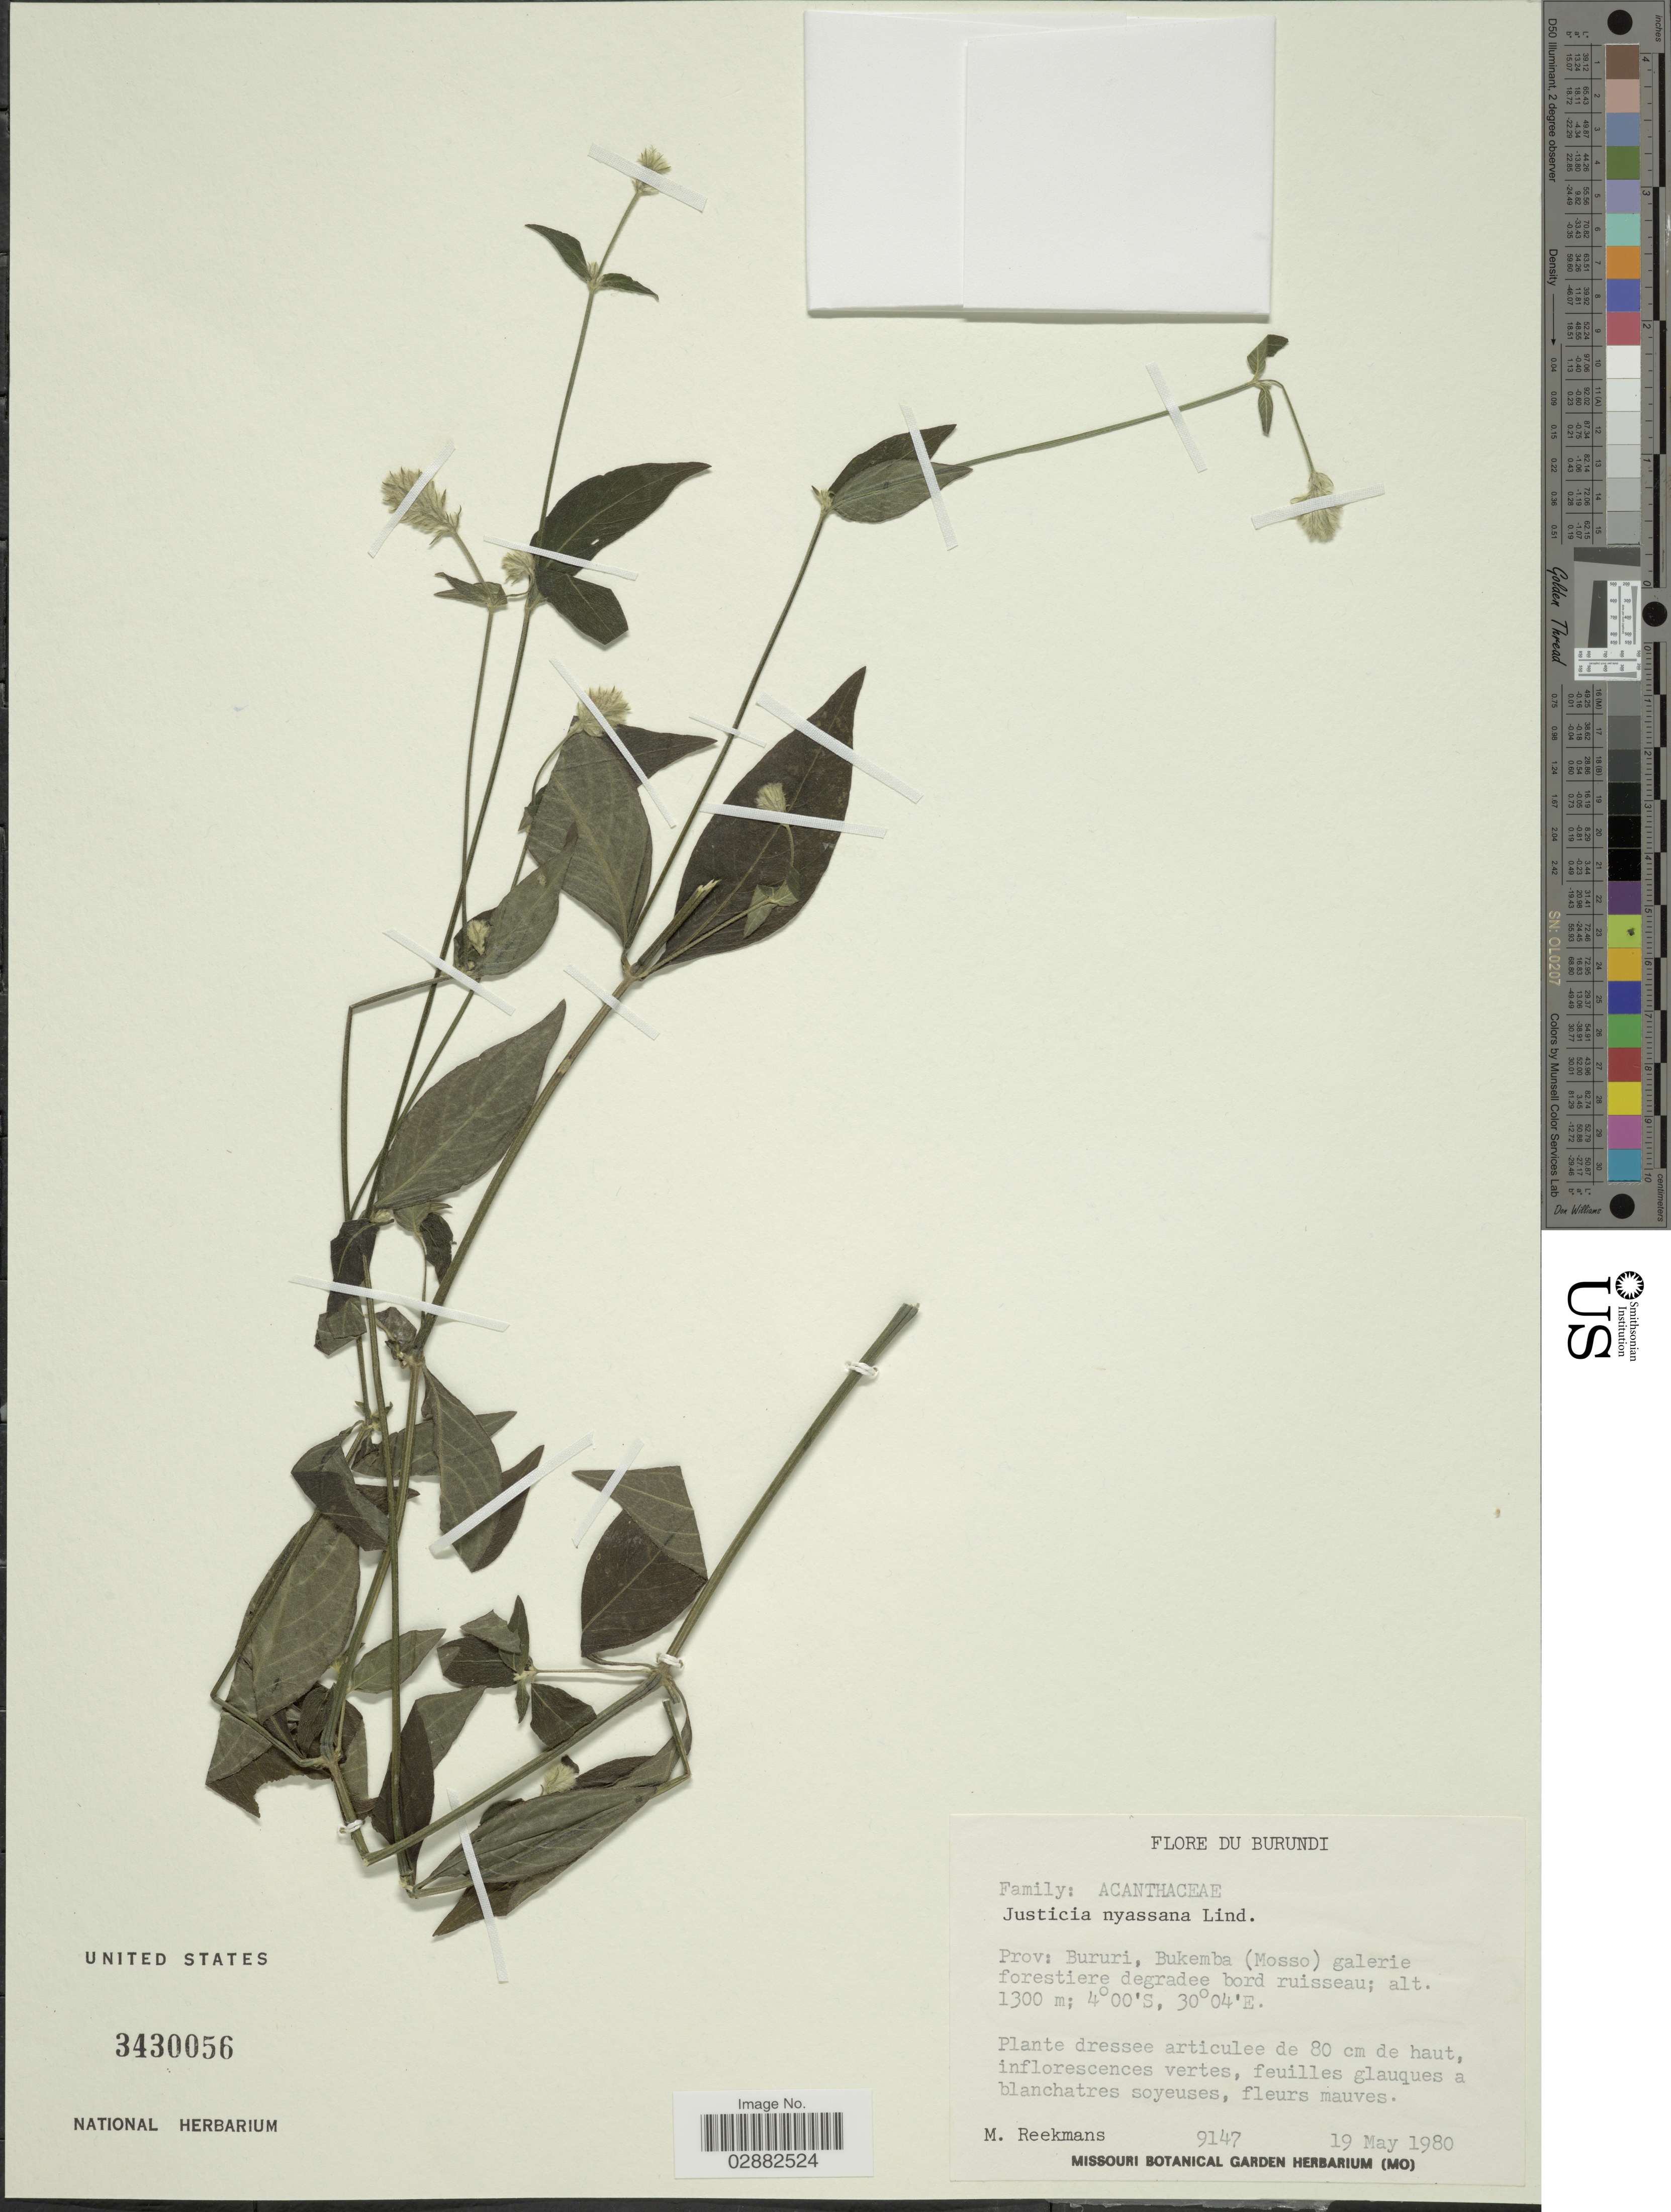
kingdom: Plantae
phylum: Tracheophyta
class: Magnoliopsida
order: Lamiales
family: Acanthaceae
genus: Justicia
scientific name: Justicia nyassae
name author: Lindau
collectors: M. Reekmans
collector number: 9147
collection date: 1980-05-19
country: Burundi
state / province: Bururi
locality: Bukemba (Mosso) galerie forestiere degradee bord ruisseau.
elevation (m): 1300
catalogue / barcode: US 3430056